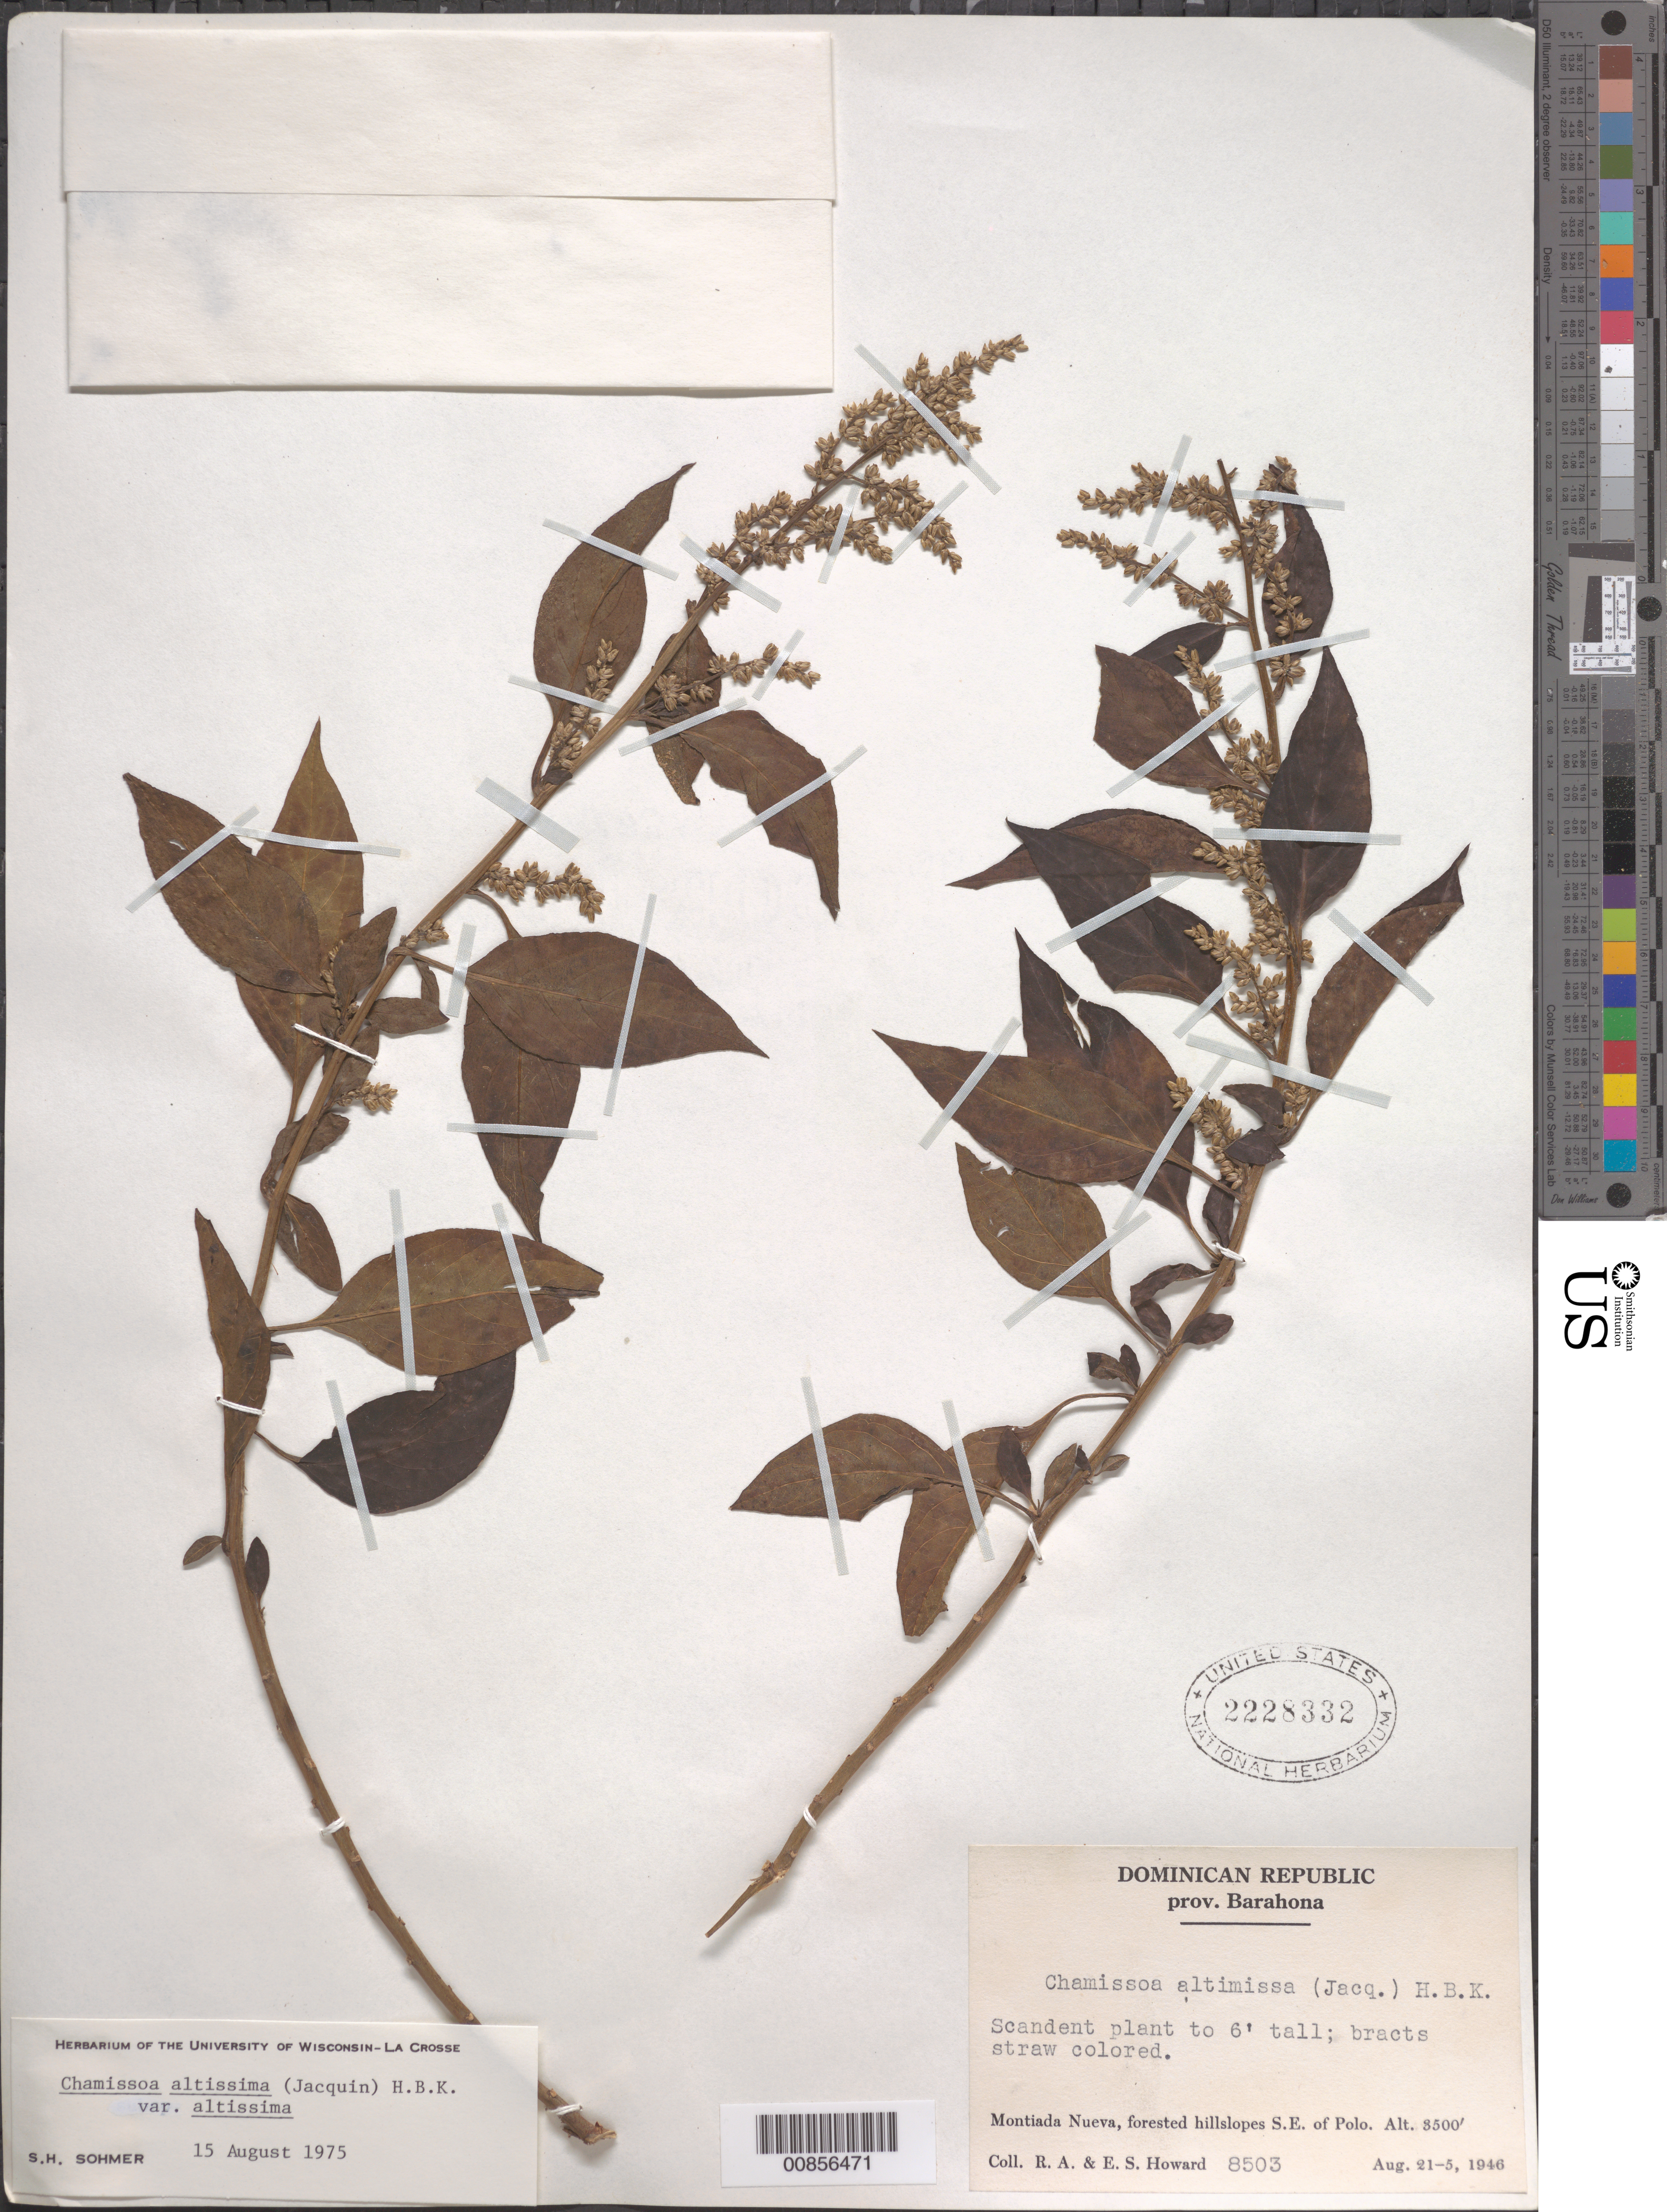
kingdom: Plantae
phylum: Tracheophyta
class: Magnoliopsida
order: Caryophyllales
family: Amaranthaceae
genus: Chamissoa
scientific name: Chamissoa altissima var. altissima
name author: (Jacq.) Kunth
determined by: Sohmer, S. H.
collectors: R. A. Howard & E. S. Howard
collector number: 8503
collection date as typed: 21 Aug 1946 to 25 Aug 1946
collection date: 1946-08-21/1946-08-25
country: Dominican Republic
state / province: Barahona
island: Hispaniola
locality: Montiada Nueva, forested hillslopes S.E. of Polo.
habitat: Forested hillslopes.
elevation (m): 1067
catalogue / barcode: US 2228332